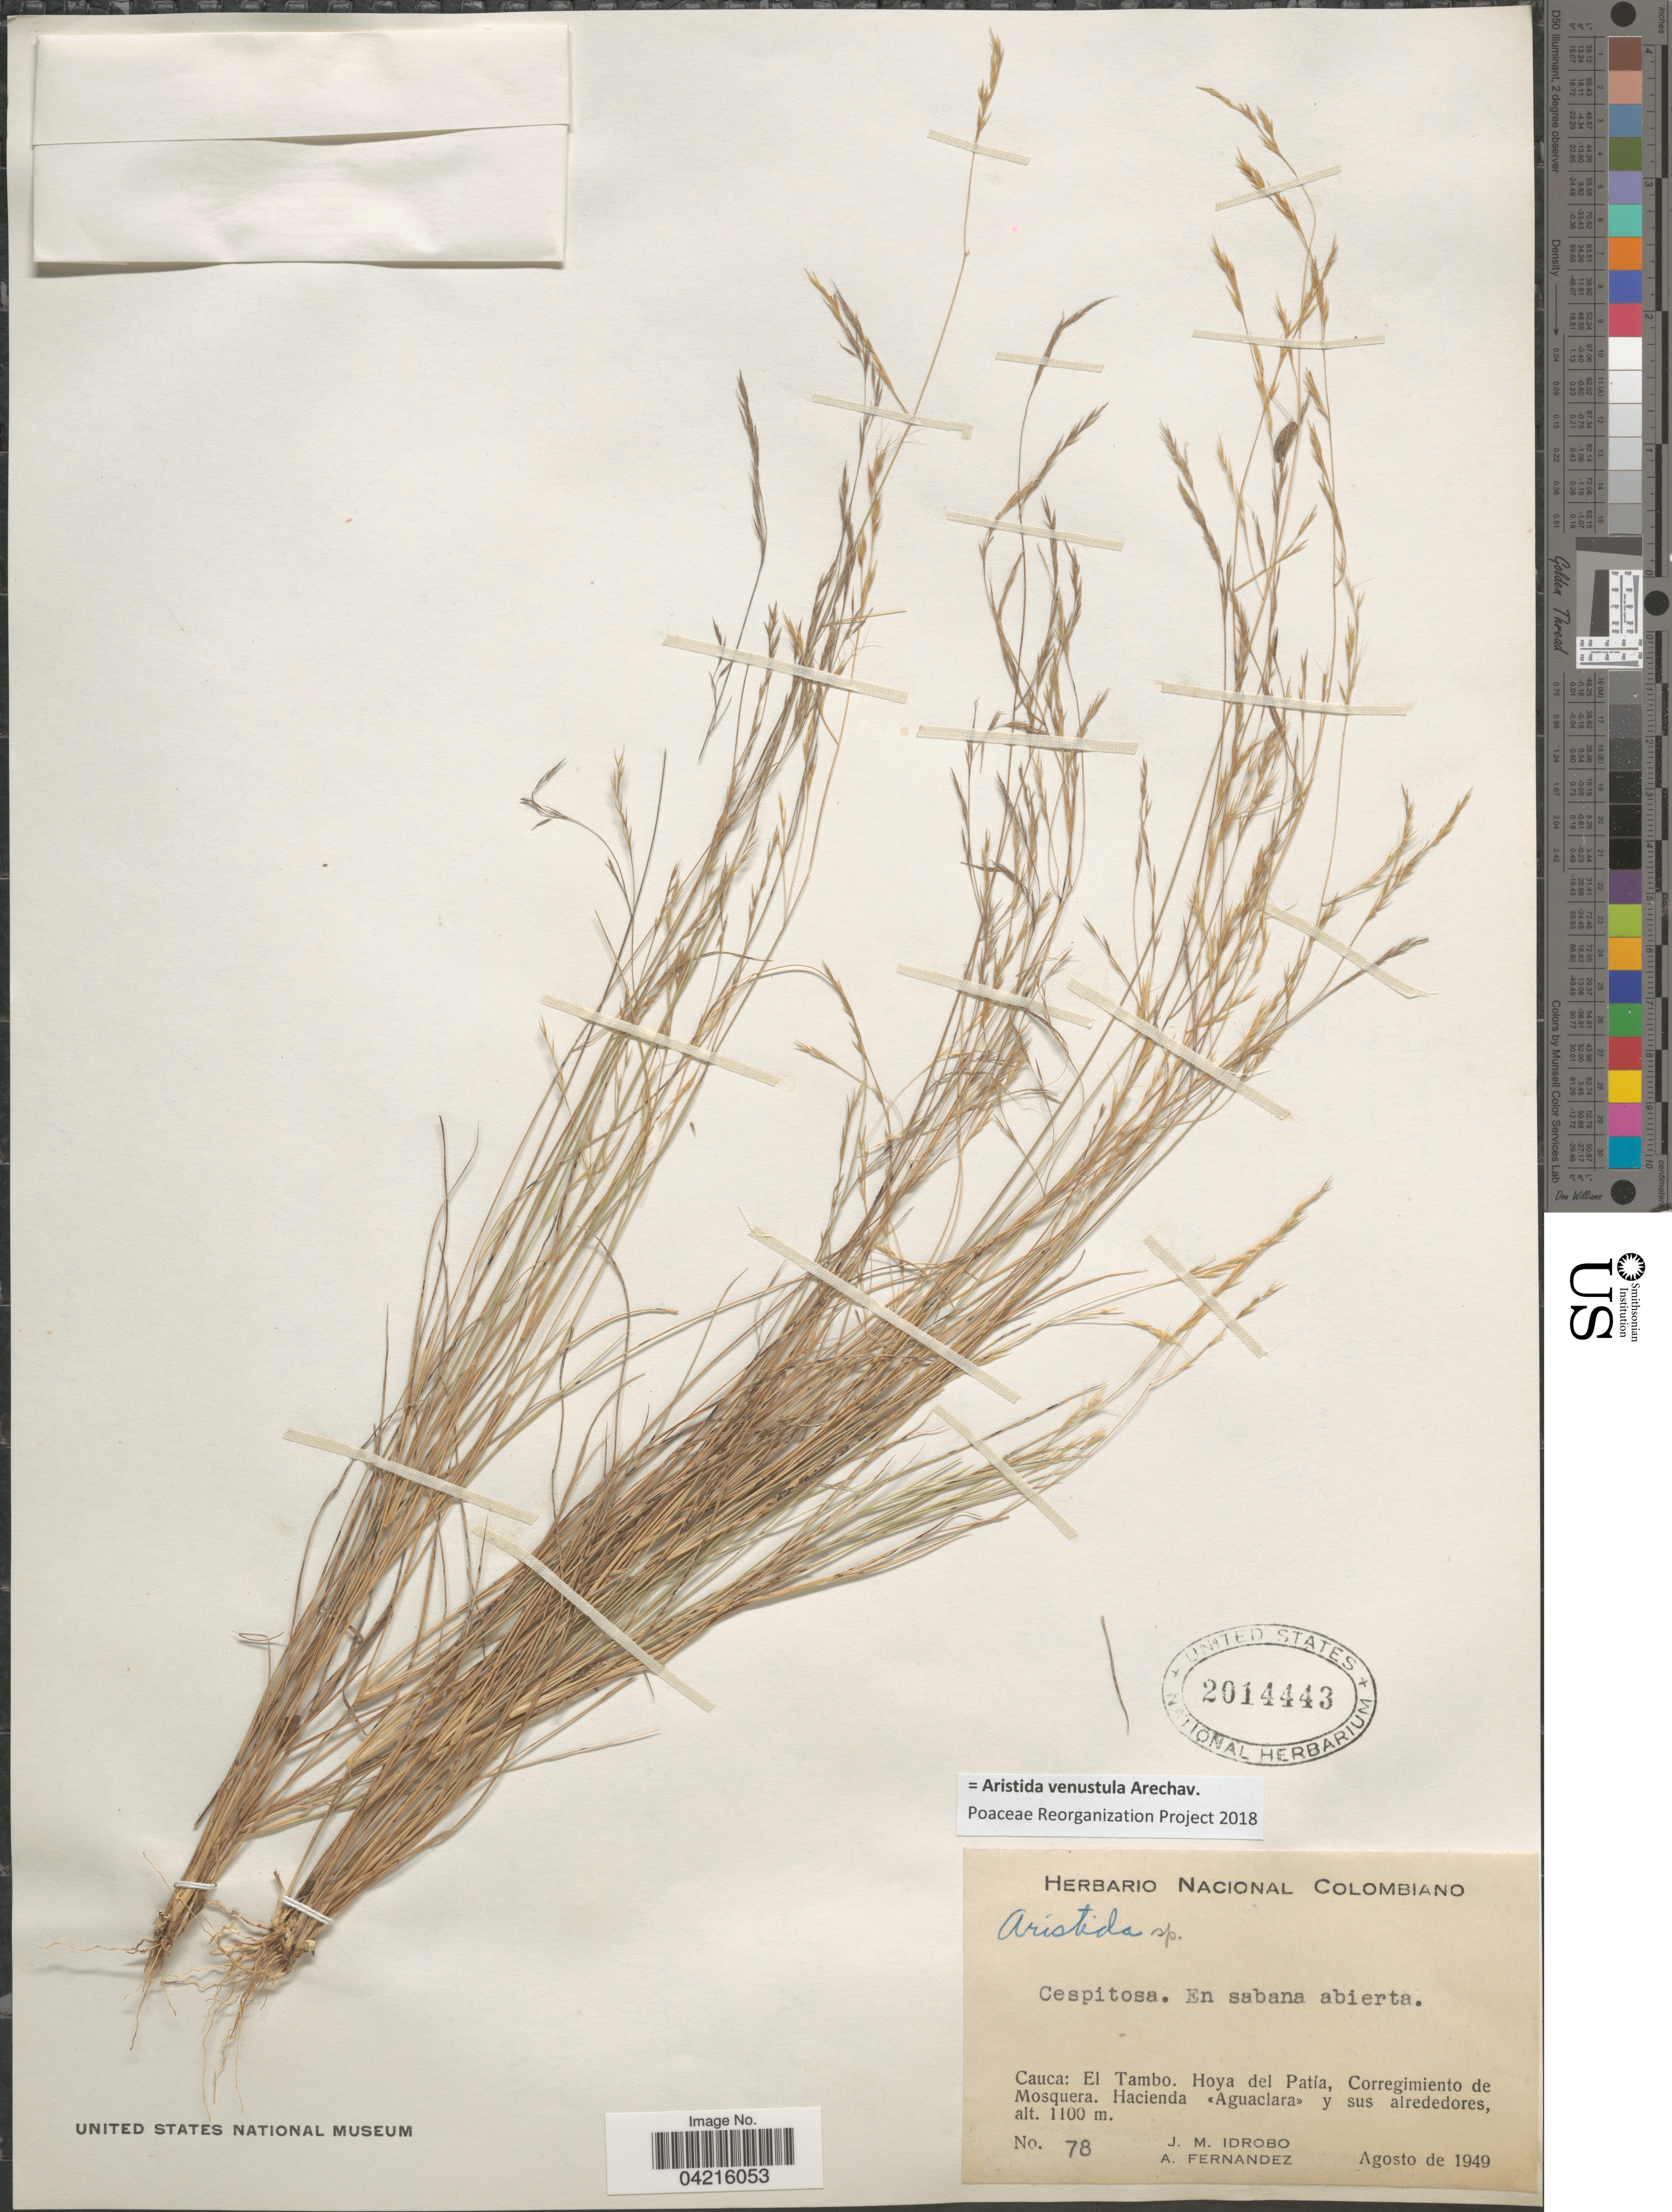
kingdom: Plantae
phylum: Tracheophyta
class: Liliopsida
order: Poales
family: Poaceae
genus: Aristida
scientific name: Aristida venustula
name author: Arechav.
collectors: J. M. Idrobo & A. Fernandez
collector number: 78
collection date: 1949-08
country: Colombia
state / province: Cauca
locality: En sabana abierta. El Tambo. Hoya del Patía, Corregimiento de Mosquera. Hacienda «Aguaclara» y sus alrededores.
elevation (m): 1100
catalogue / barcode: US 2014443